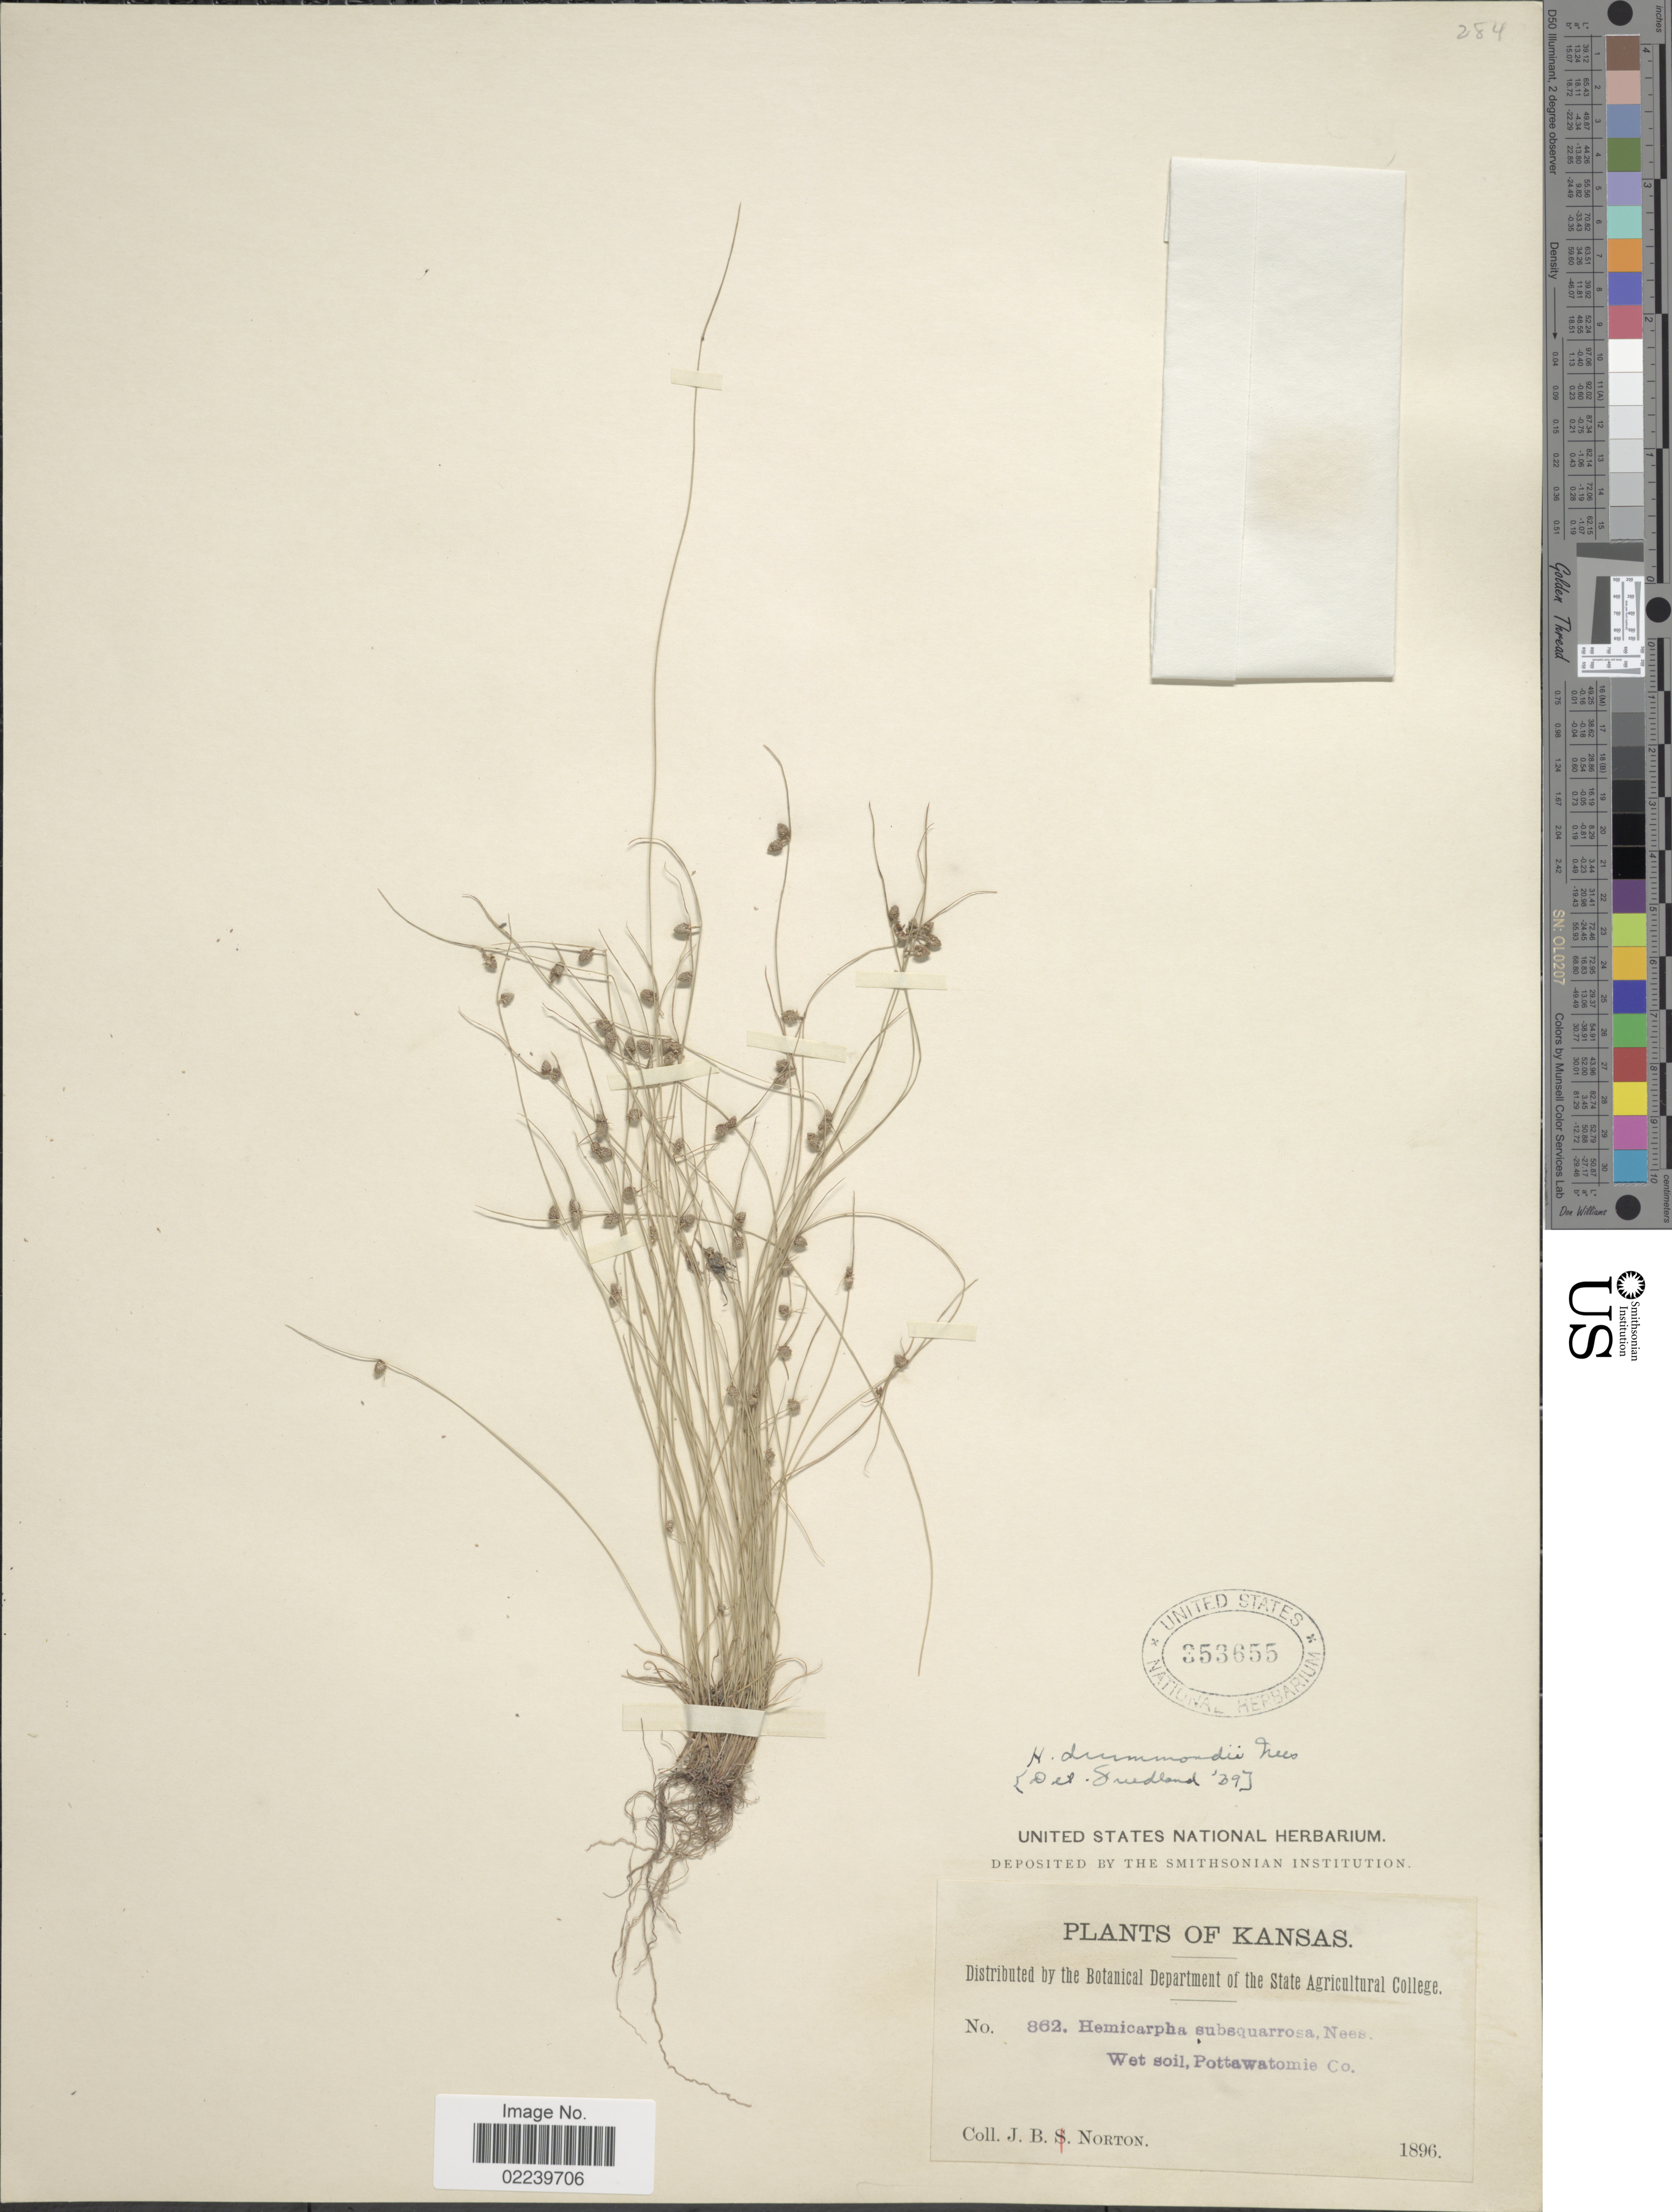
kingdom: Plantae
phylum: Tracheophyta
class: Liliopsida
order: Poales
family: Cyperaceae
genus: Cyperus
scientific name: Cyperus hemidrummondii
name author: Goetgh.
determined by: Strong, M. T., (US), Smithsonian Institution - National Museum of Natural History (UNITED STATES)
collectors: J. B. Norton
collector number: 862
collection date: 1896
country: United States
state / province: Kansas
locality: Pottawatomie Co.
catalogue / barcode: US 353655